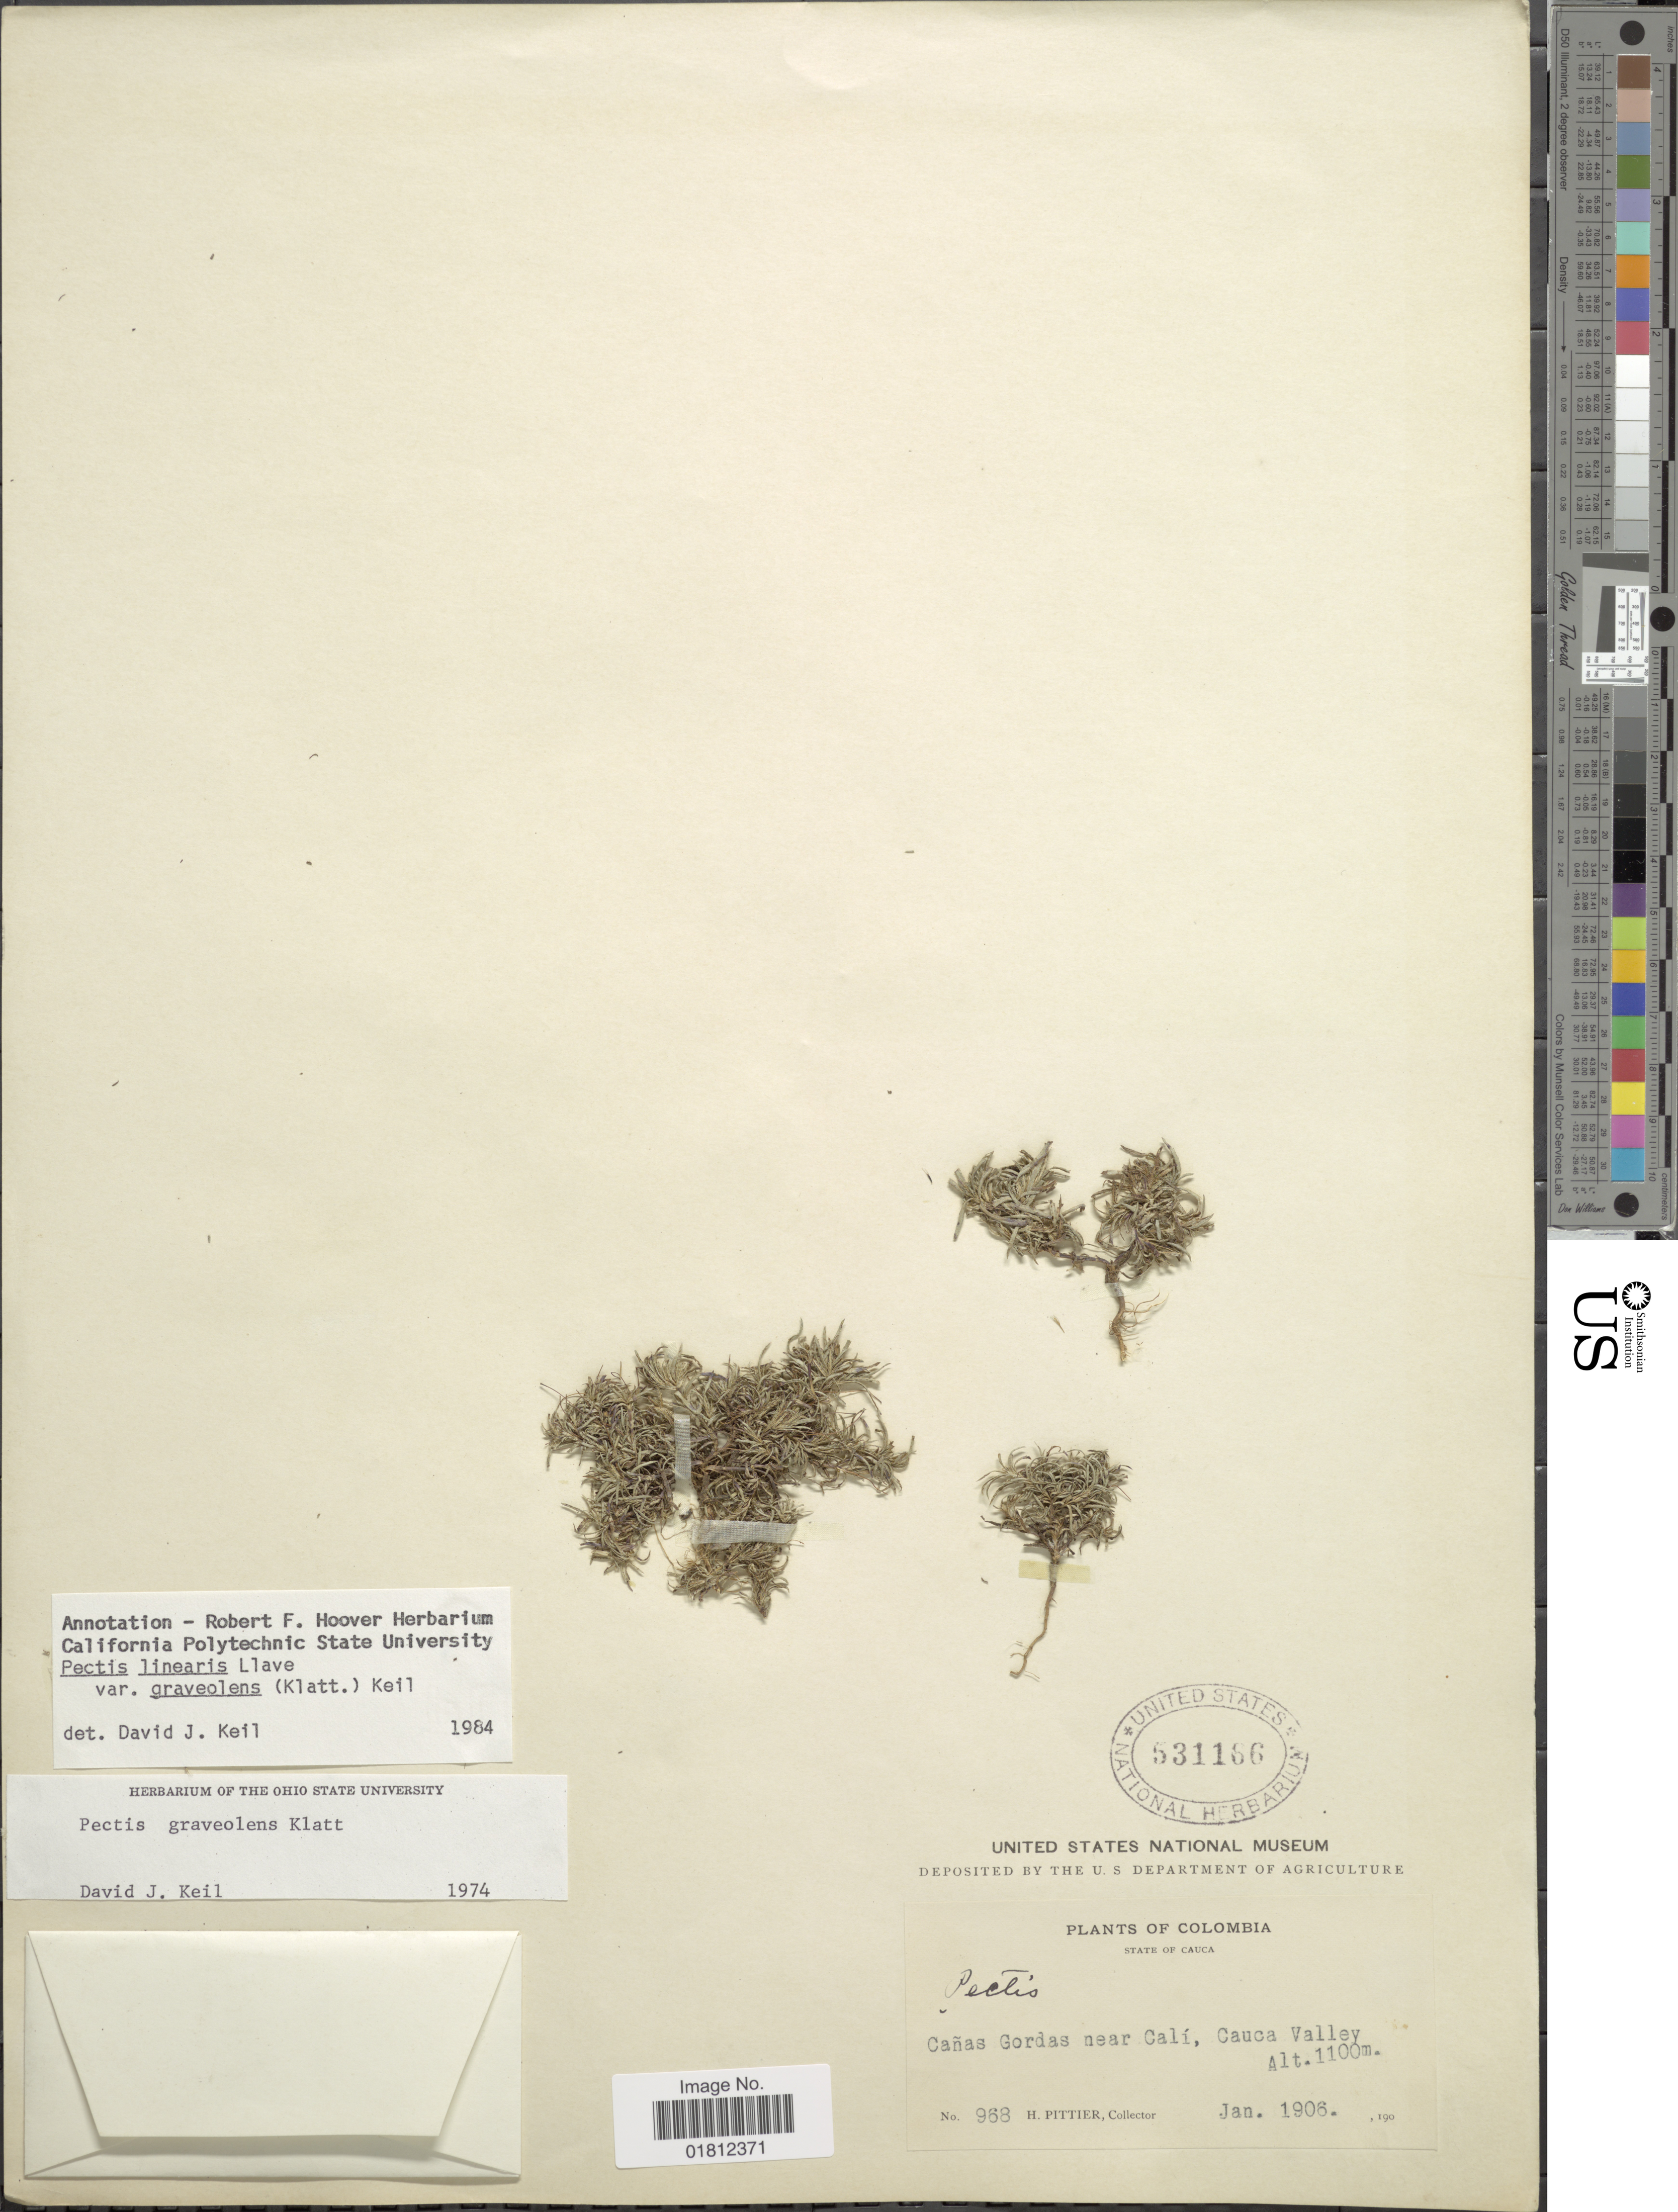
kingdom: Plantae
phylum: Tracheophyta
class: Magnoliopsida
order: Asterales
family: Asteraceae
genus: Pectis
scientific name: Pectis linearis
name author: La Llave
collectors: H. F. Pittier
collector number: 968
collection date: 1906-01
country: Colombia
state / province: Cauca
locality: Cañas Gordas near Calí, Cauca Valley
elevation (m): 1100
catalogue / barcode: US 531166